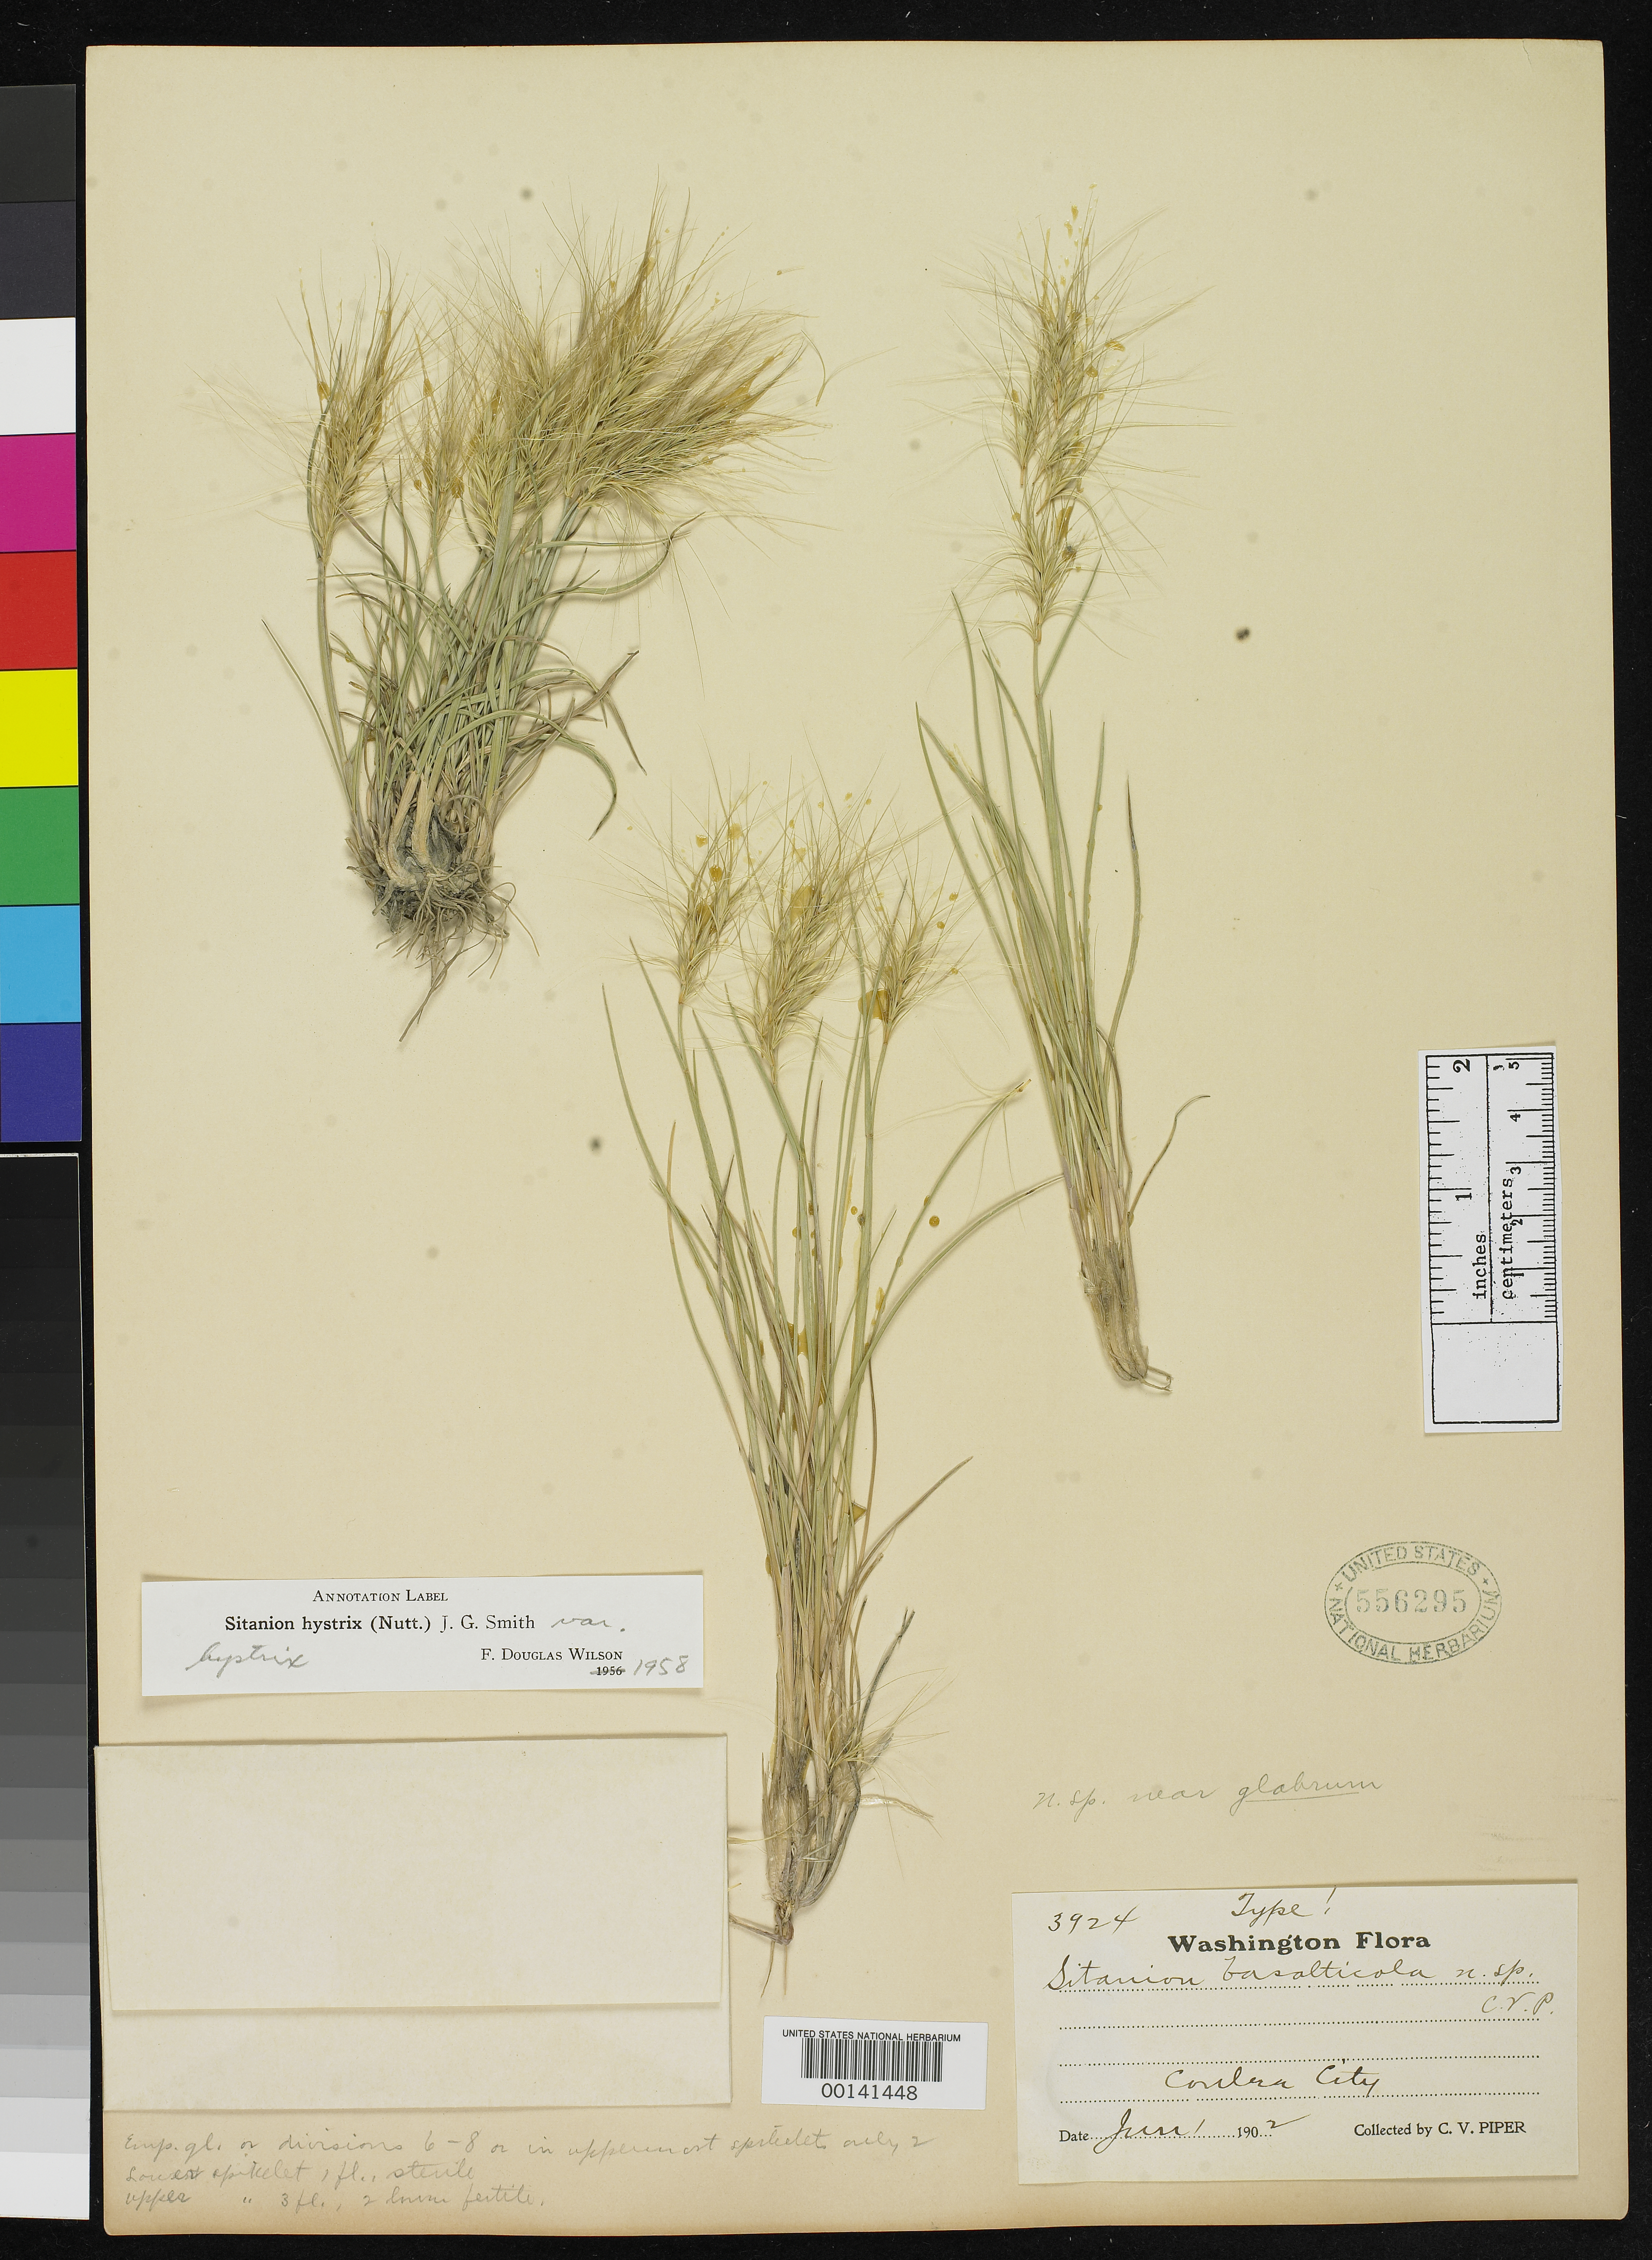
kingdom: Plantae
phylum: Tracheophyta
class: Liliopsida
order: Poales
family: Poaceae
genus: Sitanion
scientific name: Sitanion basalticola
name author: Piper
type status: Isotype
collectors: C. V. Piper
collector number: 3924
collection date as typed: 01 Jun 1902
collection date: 1902-06-01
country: United States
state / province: Washington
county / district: Grant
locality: Coulee City.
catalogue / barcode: US 556295